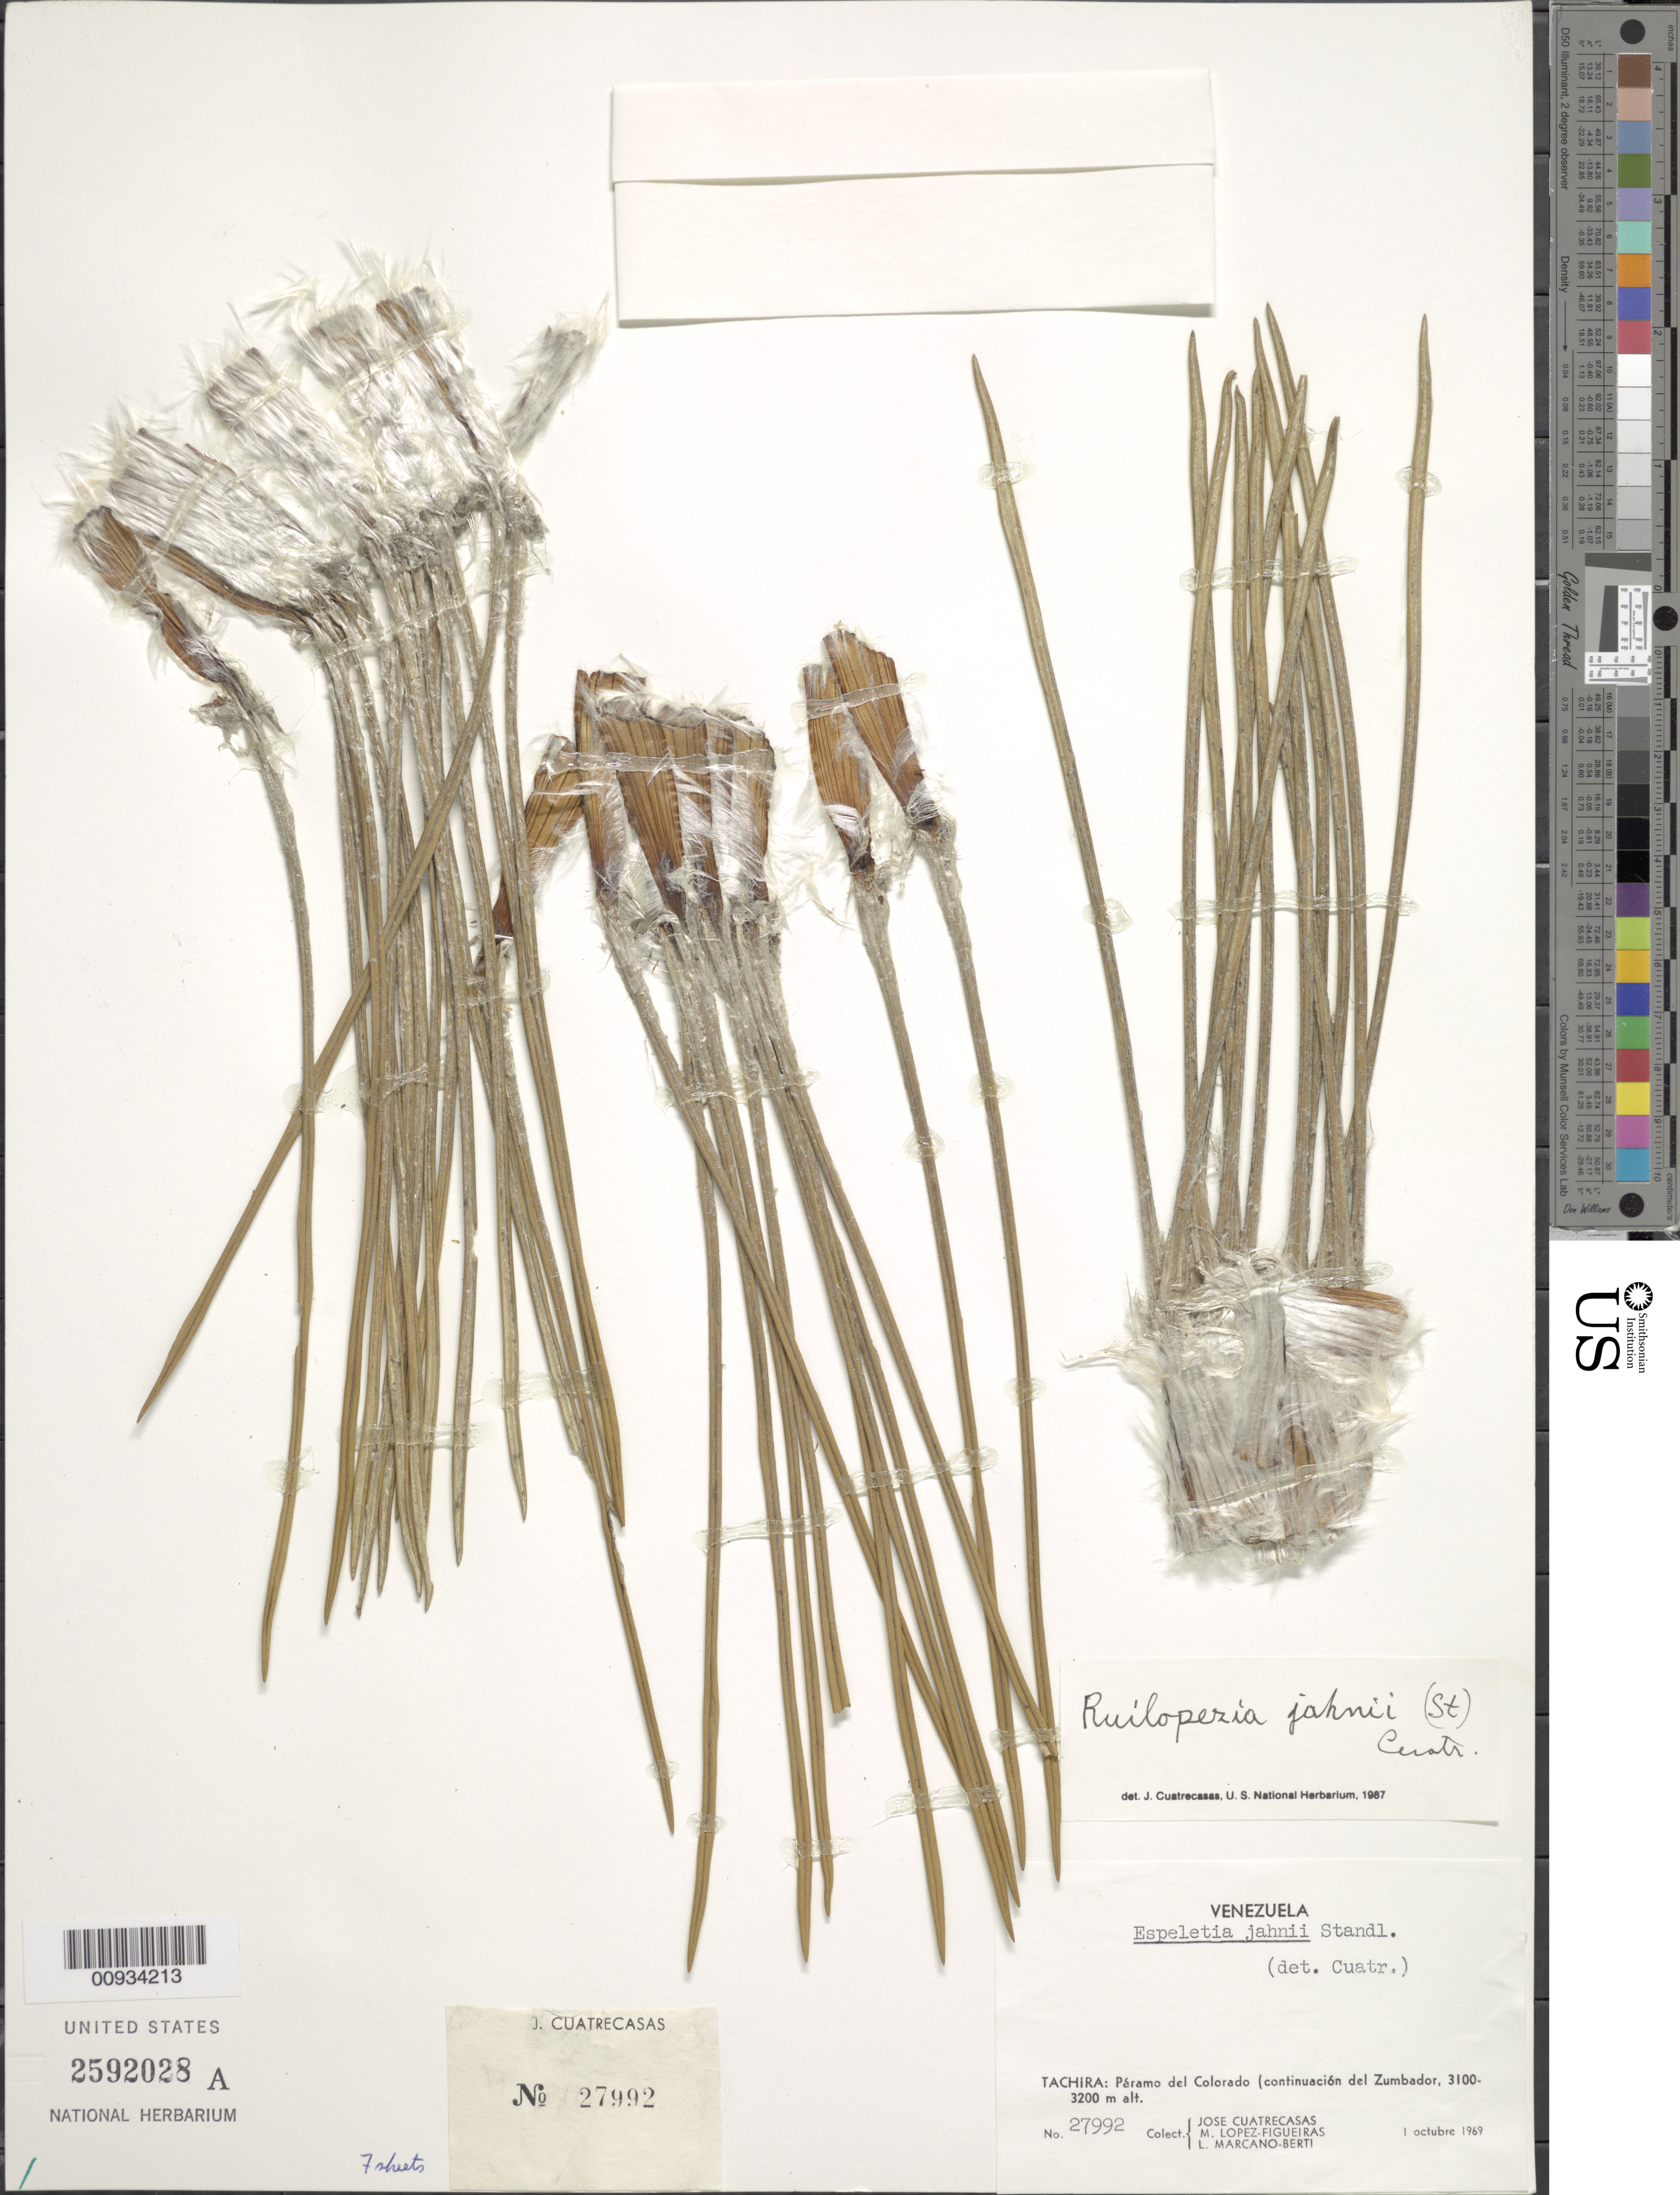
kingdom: Plantae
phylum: Tracheophyta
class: Magnoliopsida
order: Asterales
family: Asteraceae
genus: Ruilopezia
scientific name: Ruilopezia jahnii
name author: (Standl.) Cuatrec.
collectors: J. Cuatrecasas, M. López Figueiras & L. Marcano-Berti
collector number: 27992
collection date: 1969-10-01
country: Venezuela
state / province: Tachira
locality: Paramo del Colorado (continuacion del Zumbador)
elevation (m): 3100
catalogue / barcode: US 2592028A